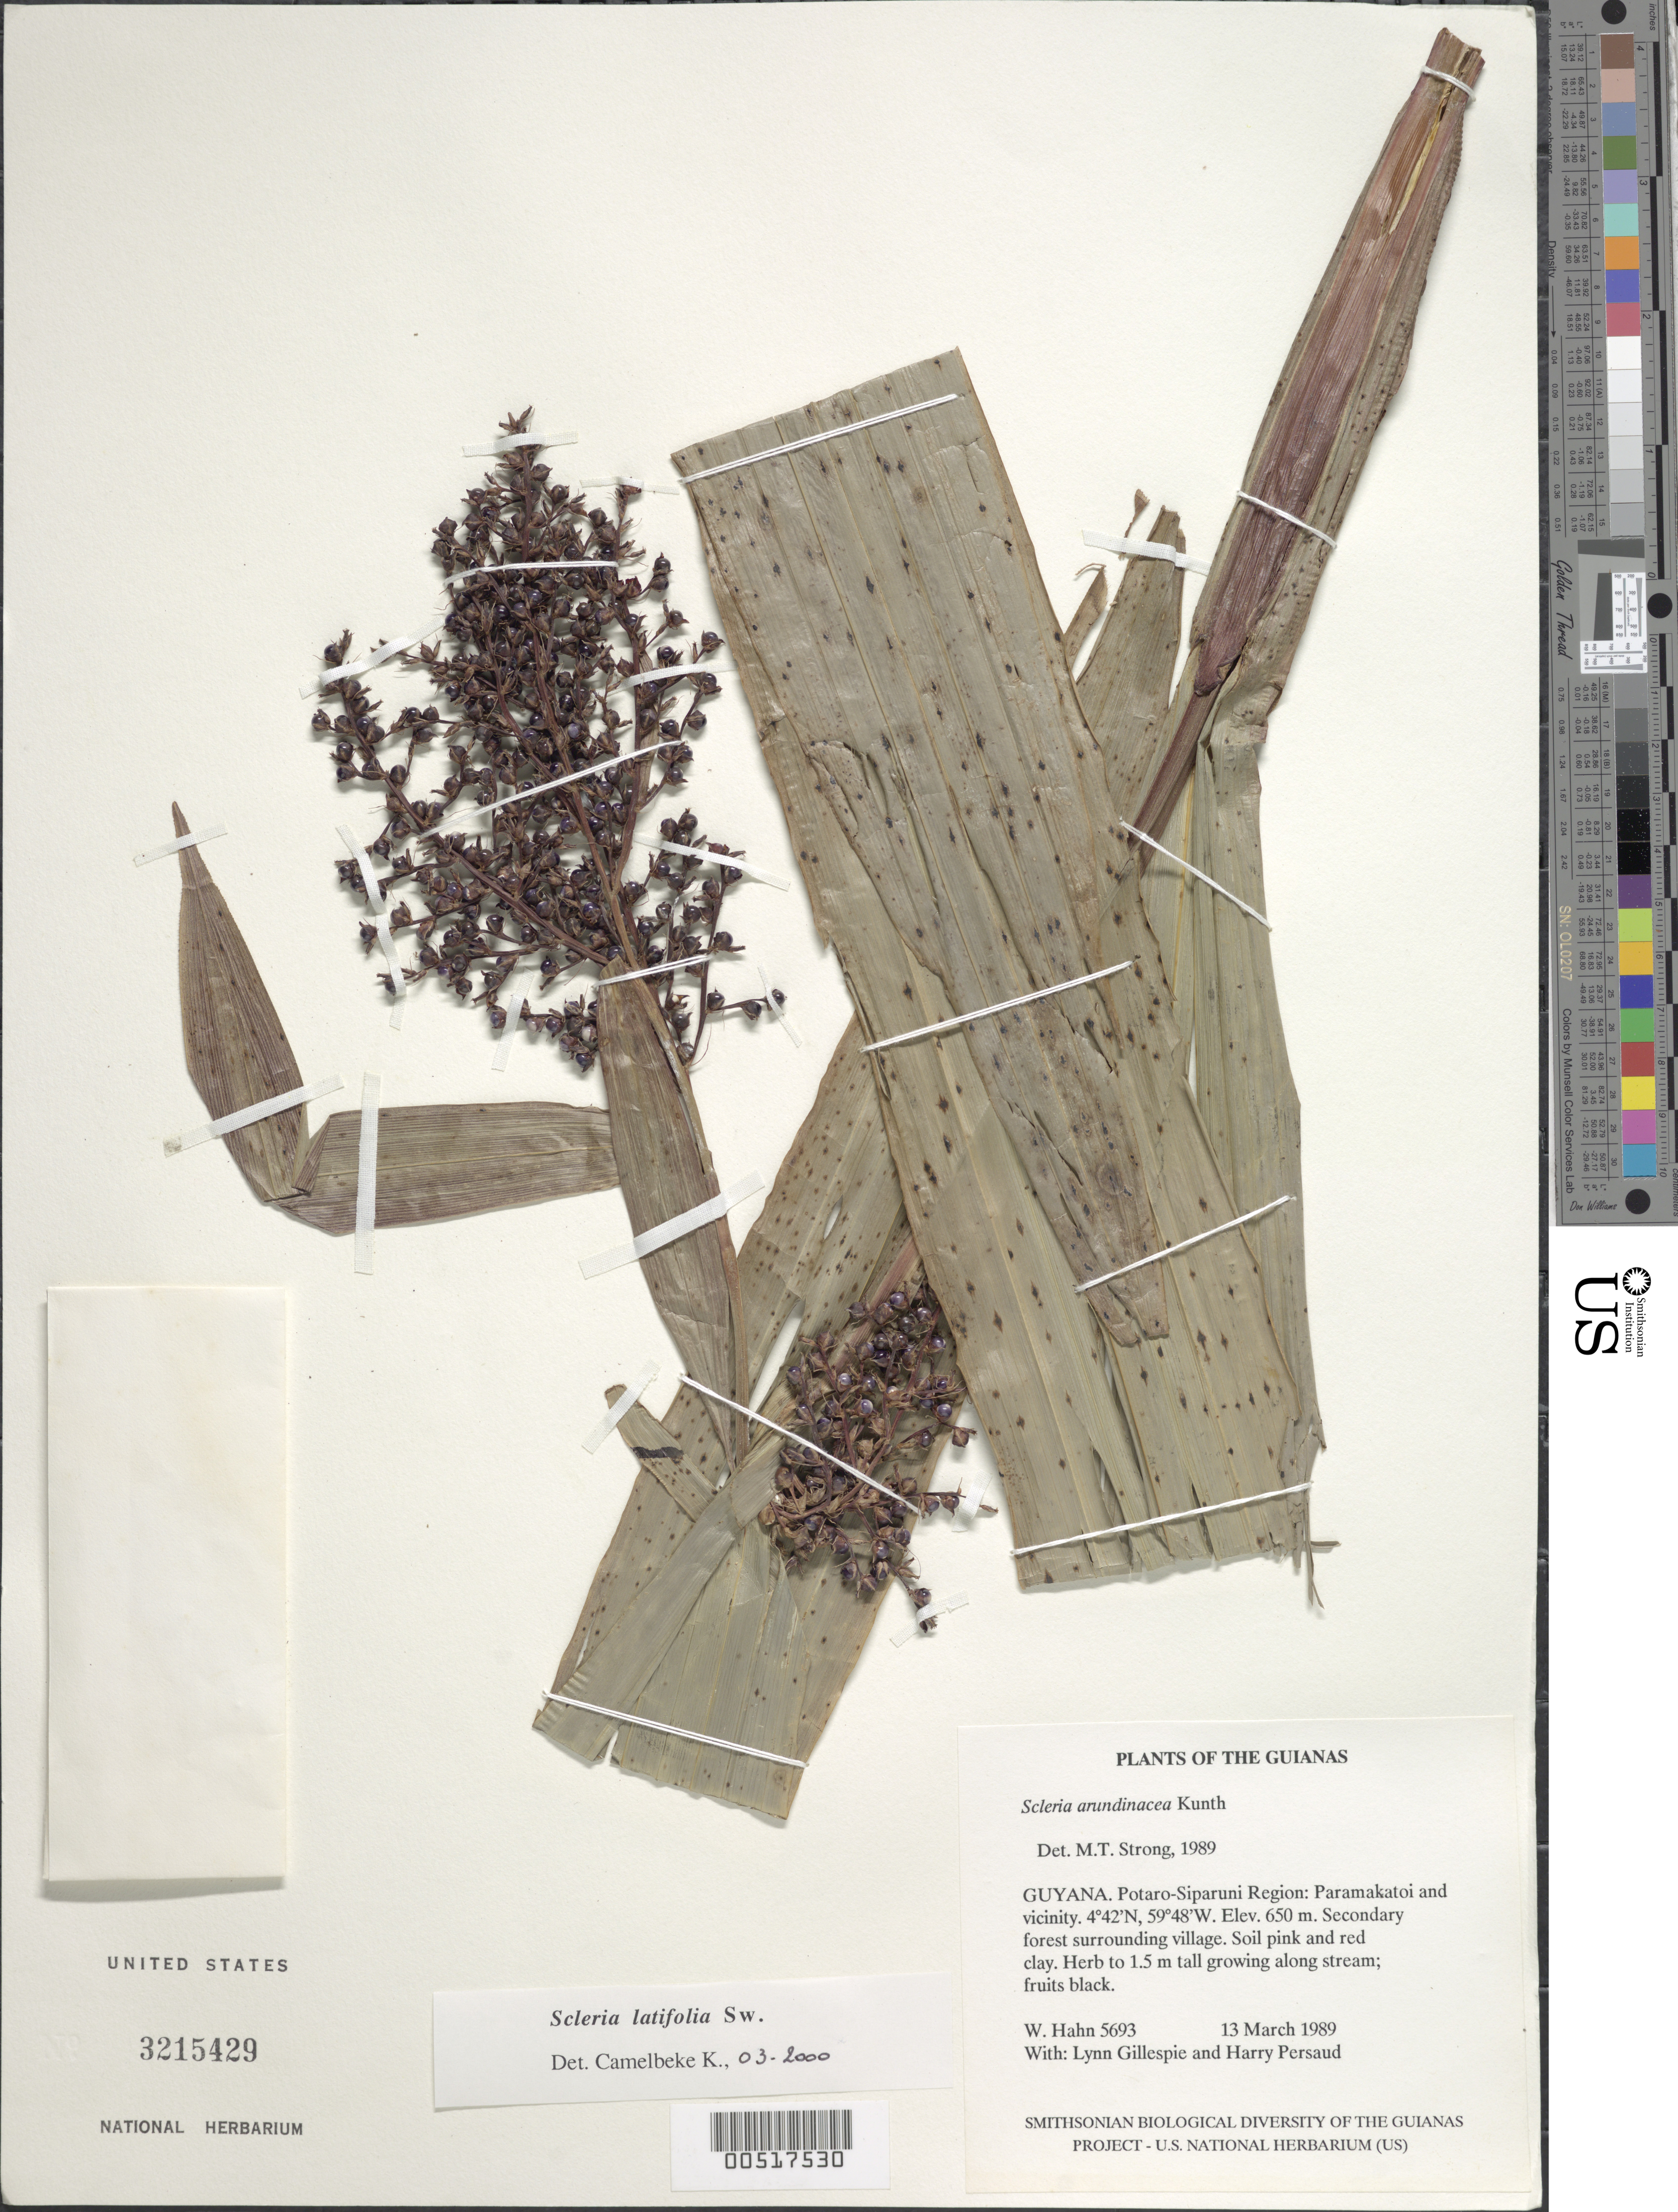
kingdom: Plantae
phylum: Tracheophyta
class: Liliopsida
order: Poales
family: Cyperaceae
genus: Scleria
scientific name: Scleria latifolia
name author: Sw.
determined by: Camelbeke, K.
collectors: W. Hahn, L. J. Gillespie & H. Persaud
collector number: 5693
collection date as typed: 13 March 1989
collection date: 1989-03-13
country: Guyana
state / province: Potaro-Siparuni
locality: Paramakatoi and vicinity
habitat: Secondary forest surrounding village. Soil pink and red clay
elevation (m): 650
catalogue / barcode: US 3215429